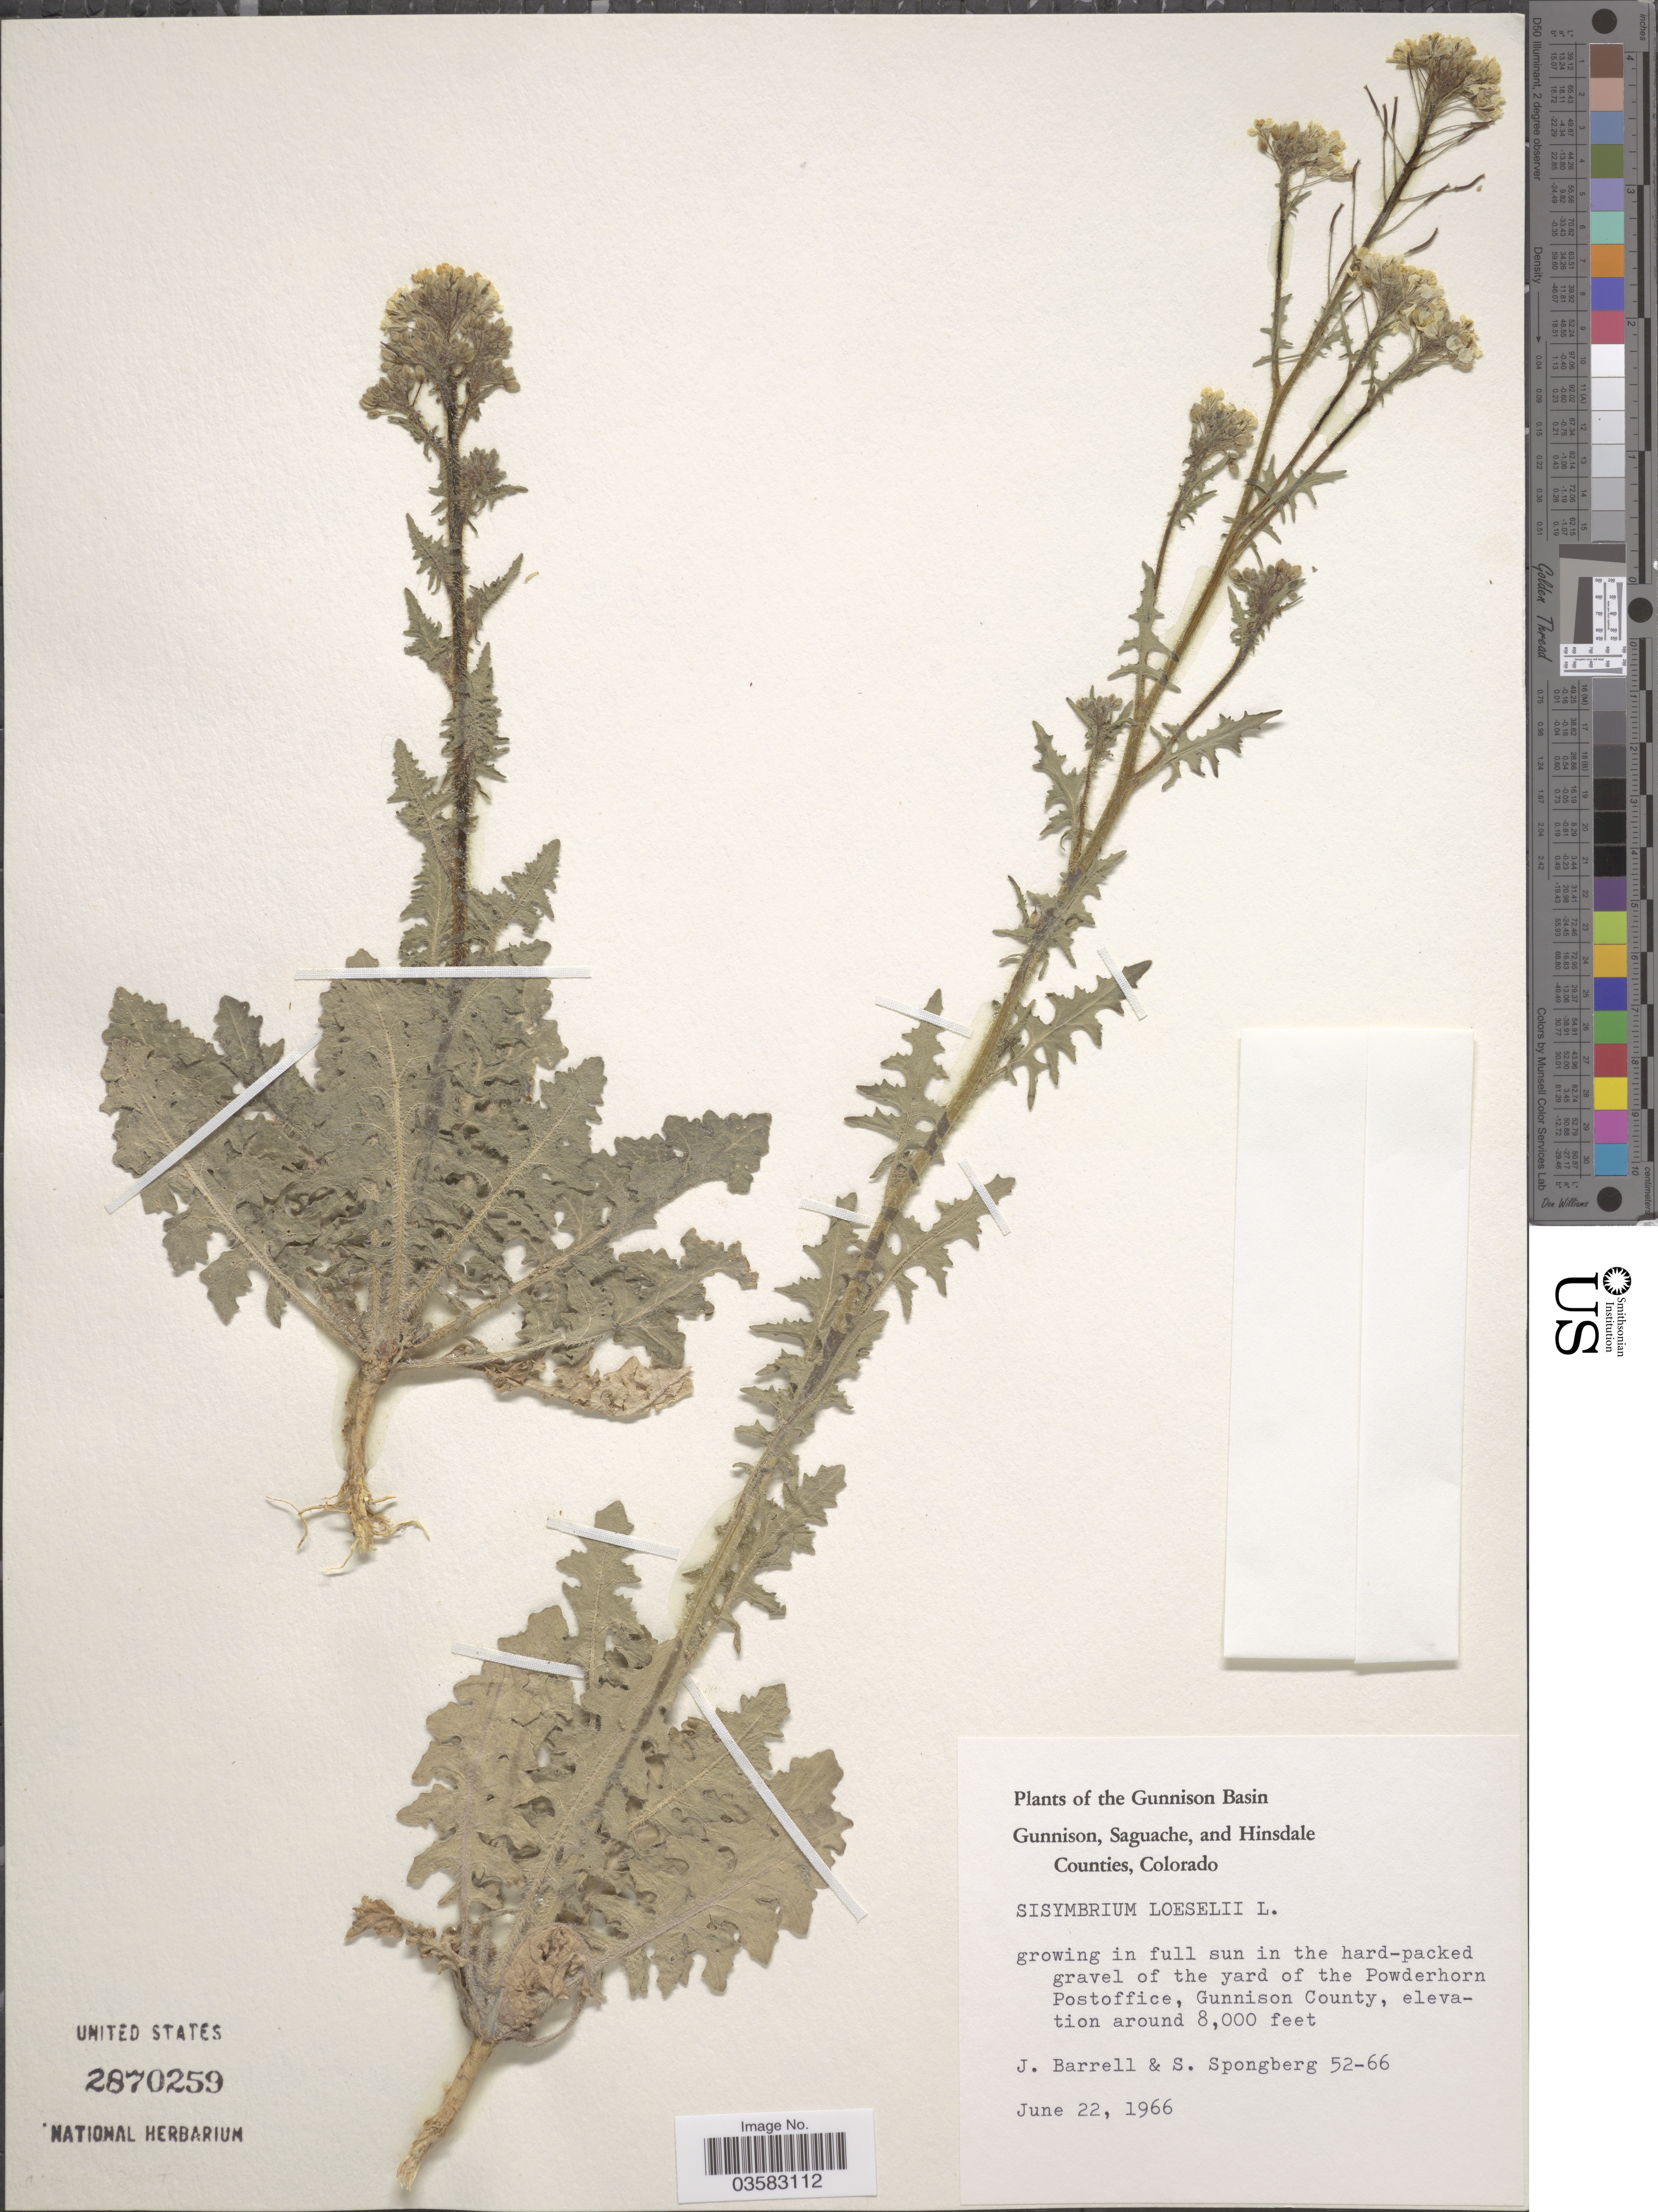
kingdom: Plantae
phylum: Tracheophyta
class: Magnoliopsida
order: Brassicales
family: Brassicaceae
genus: Sisymbrium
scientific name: Sisymbrium loeselii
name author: L.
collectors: J. Barrell & S. A.Spongberg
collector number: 52-66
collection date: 1966-06-22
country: United States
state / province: Colorado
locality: Gunnison Basin. Yard of the Powderhorn Postoffice, Gunnison County.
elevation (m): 2438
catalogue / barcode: US 2870259